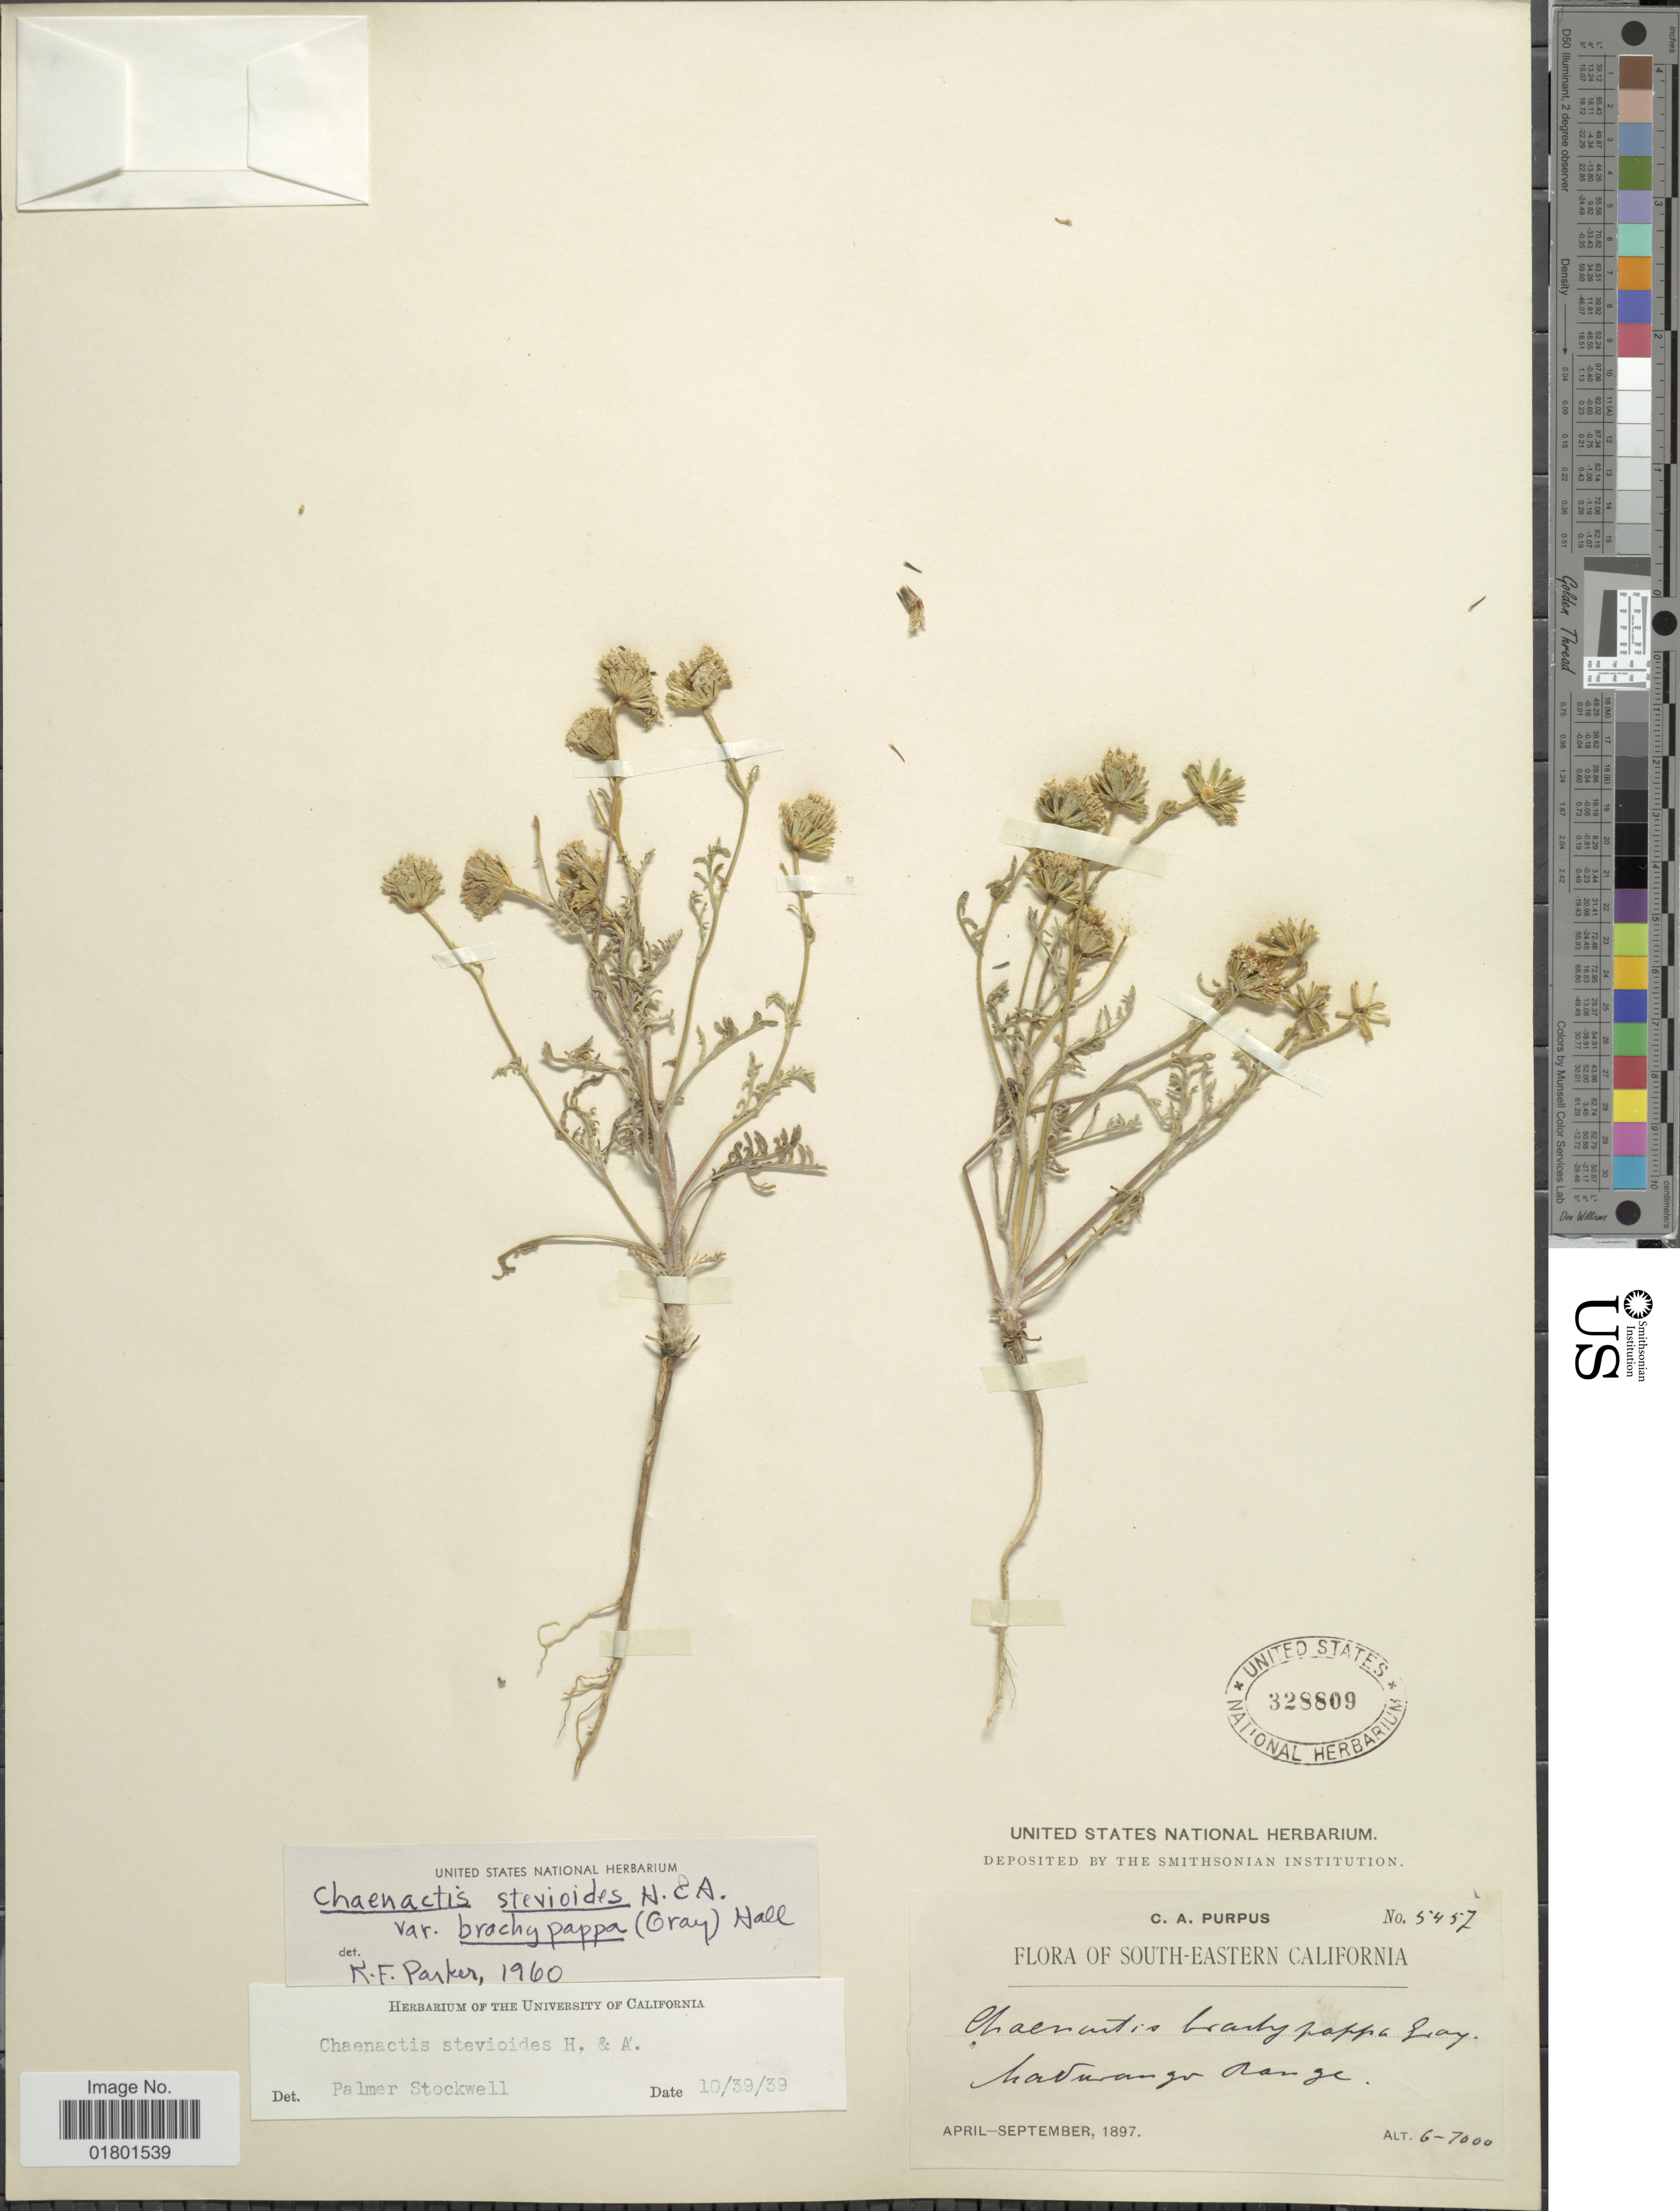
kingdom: Plantae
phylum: Tracheophyta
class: Magnoliopsida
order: Asterales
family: Asteraceae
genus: Chaenactis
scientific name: Chaenactis stevioides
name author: Hook. & Arn.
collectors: C. A. Purpus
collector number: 5457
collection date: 1897-04/1897-09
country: United States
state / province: California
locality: South-Eastern California, Maturango Range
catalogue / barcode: US 328809